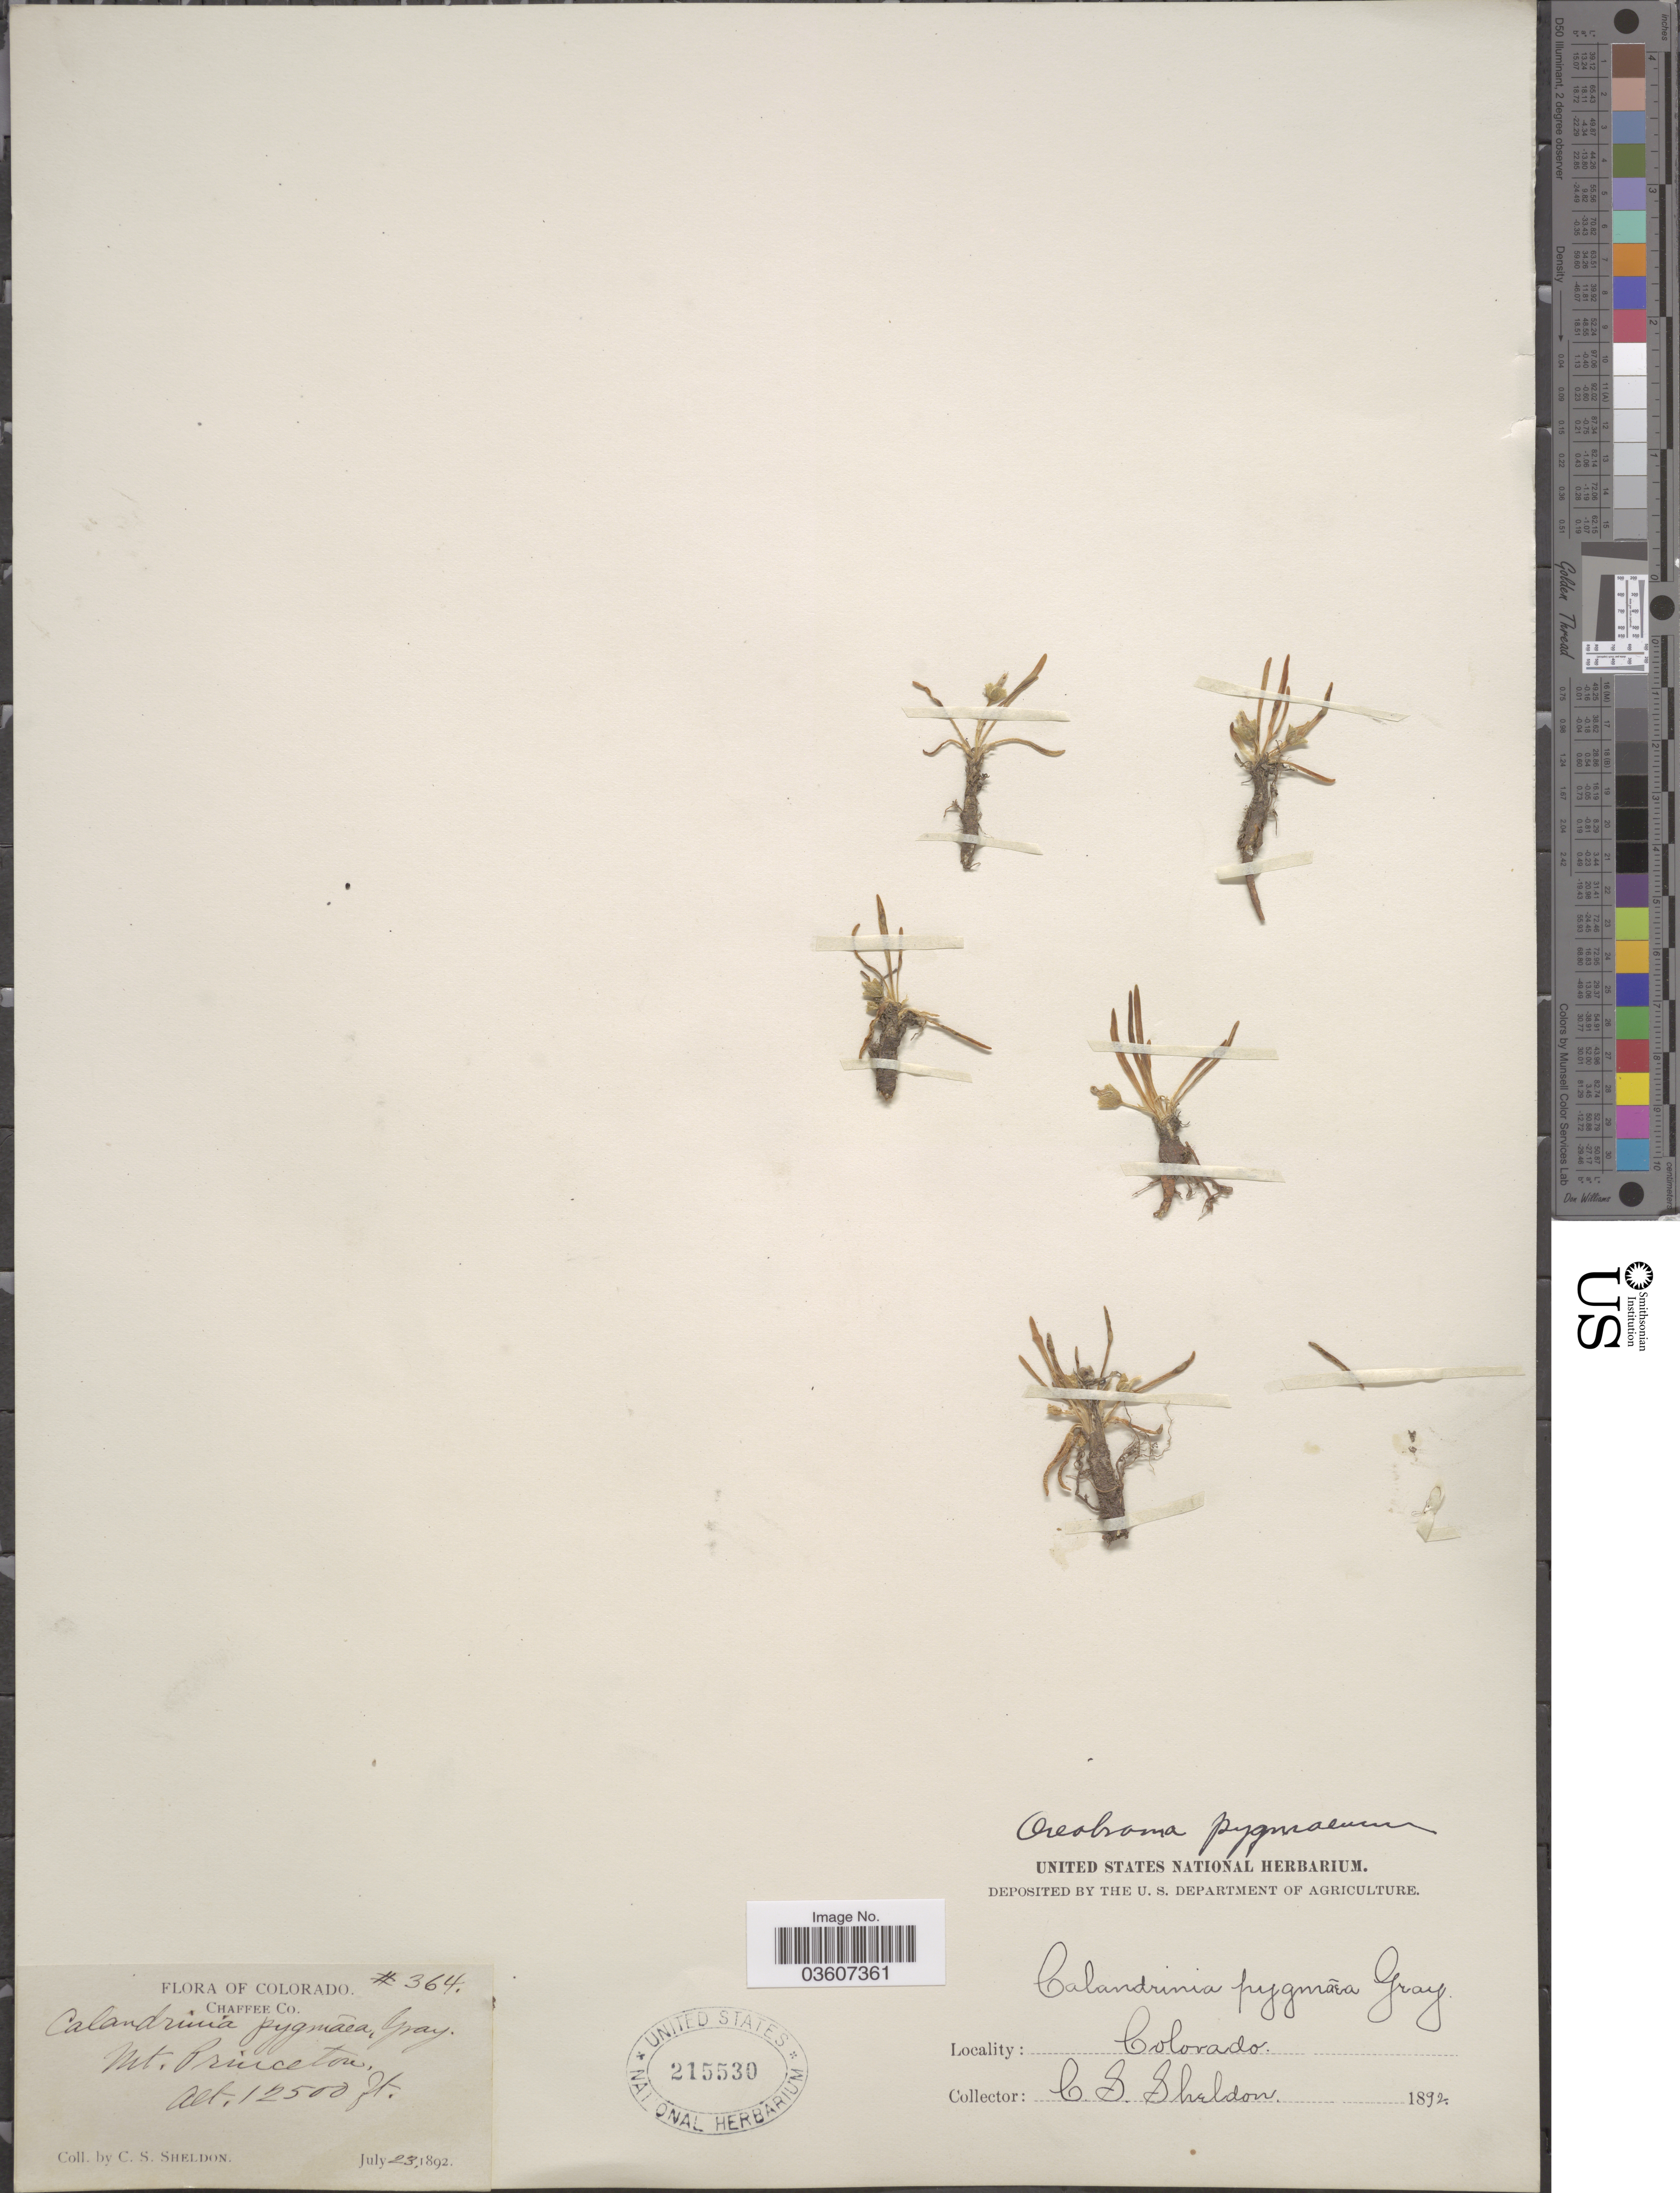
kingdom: Plantae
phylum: Tracheophyta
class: Magnoliopsida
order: Caryophyllales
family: Montiaceae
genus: Lewisia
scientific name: Lewisia pygmaea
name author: (A. Gray) B.L. Rob.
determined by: Strong, Mark T., (BOT), Smithsonian Institution - National Museum of Natural History (UNITED STATES)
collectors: C. S. Sheldon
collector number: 364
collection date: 1892-07-23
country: United States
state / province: Colorado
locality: Chaffee Co. Mt. Princeton.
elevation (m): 3810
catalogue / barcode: US 215530